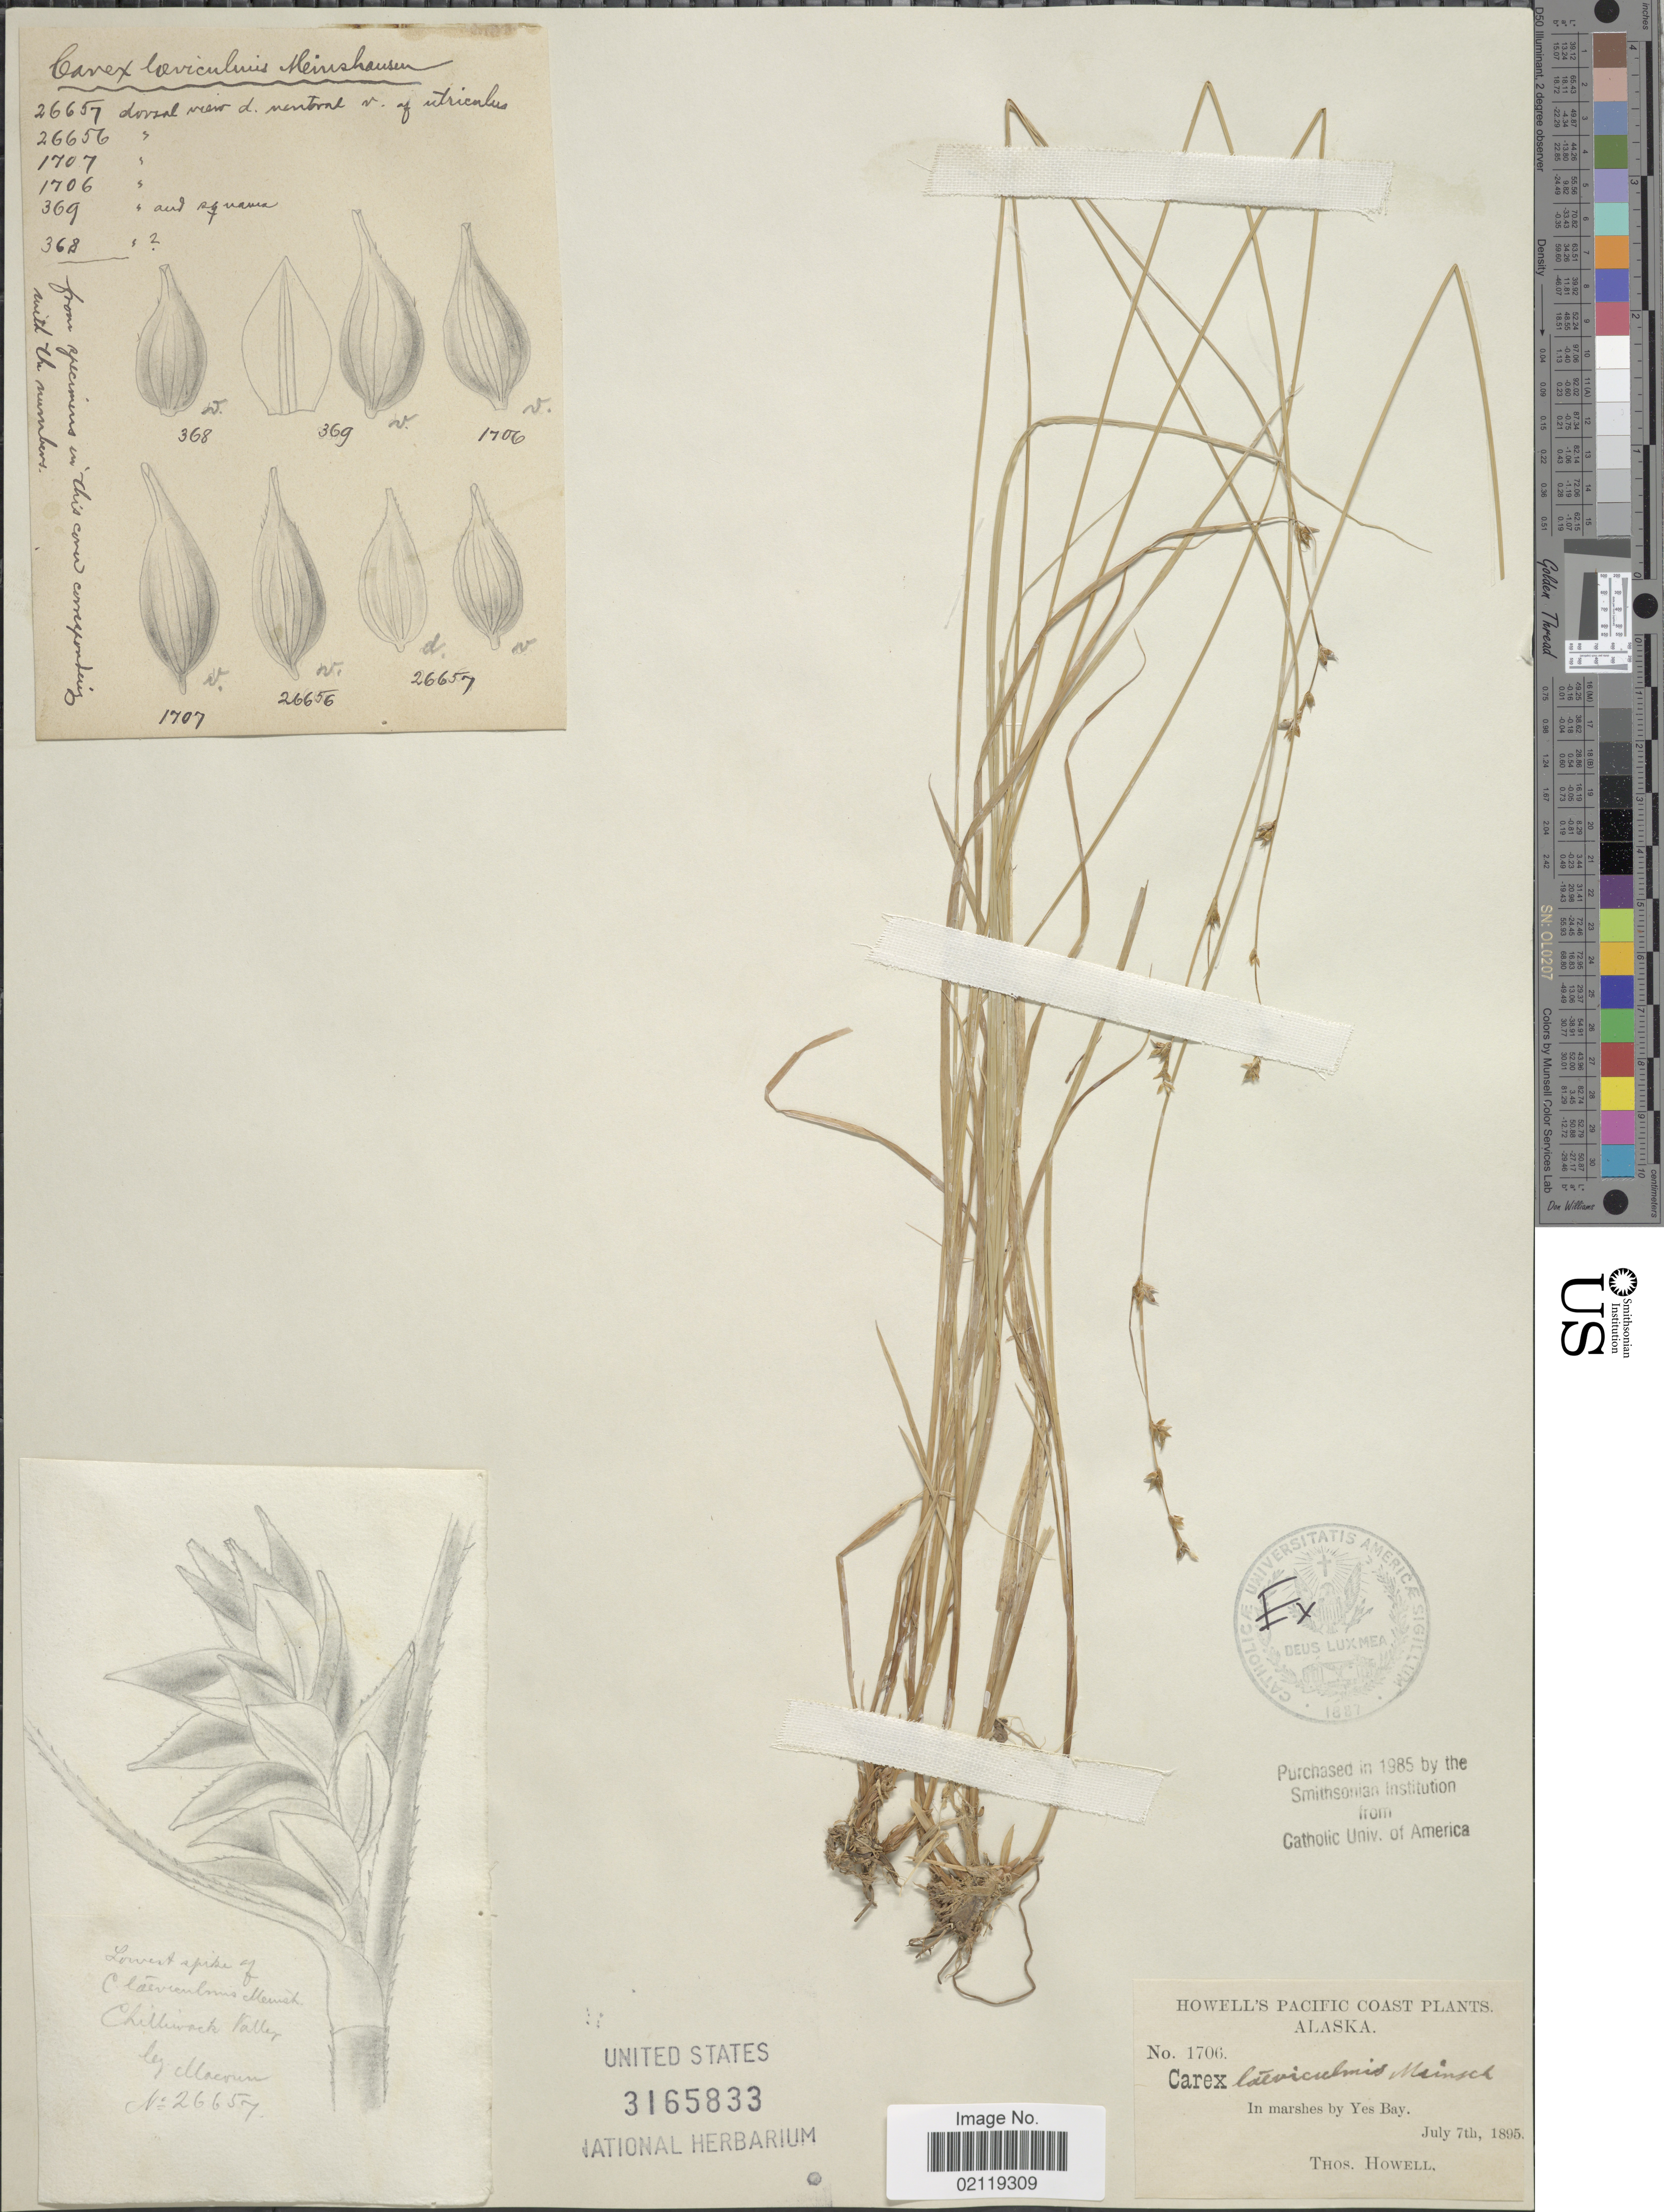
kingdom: Plantae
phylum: Tracheophyta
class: Liliopsida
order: Poales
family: Cyperaceae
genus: Carex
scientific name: Carex laeviculmis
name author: Meinsh.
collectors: T. Howell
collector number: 1706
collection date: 1895-07-07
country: United States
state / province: Alaska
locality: Pacific Coast. In marshes by Yes Bay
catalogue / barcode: US 3165833-2